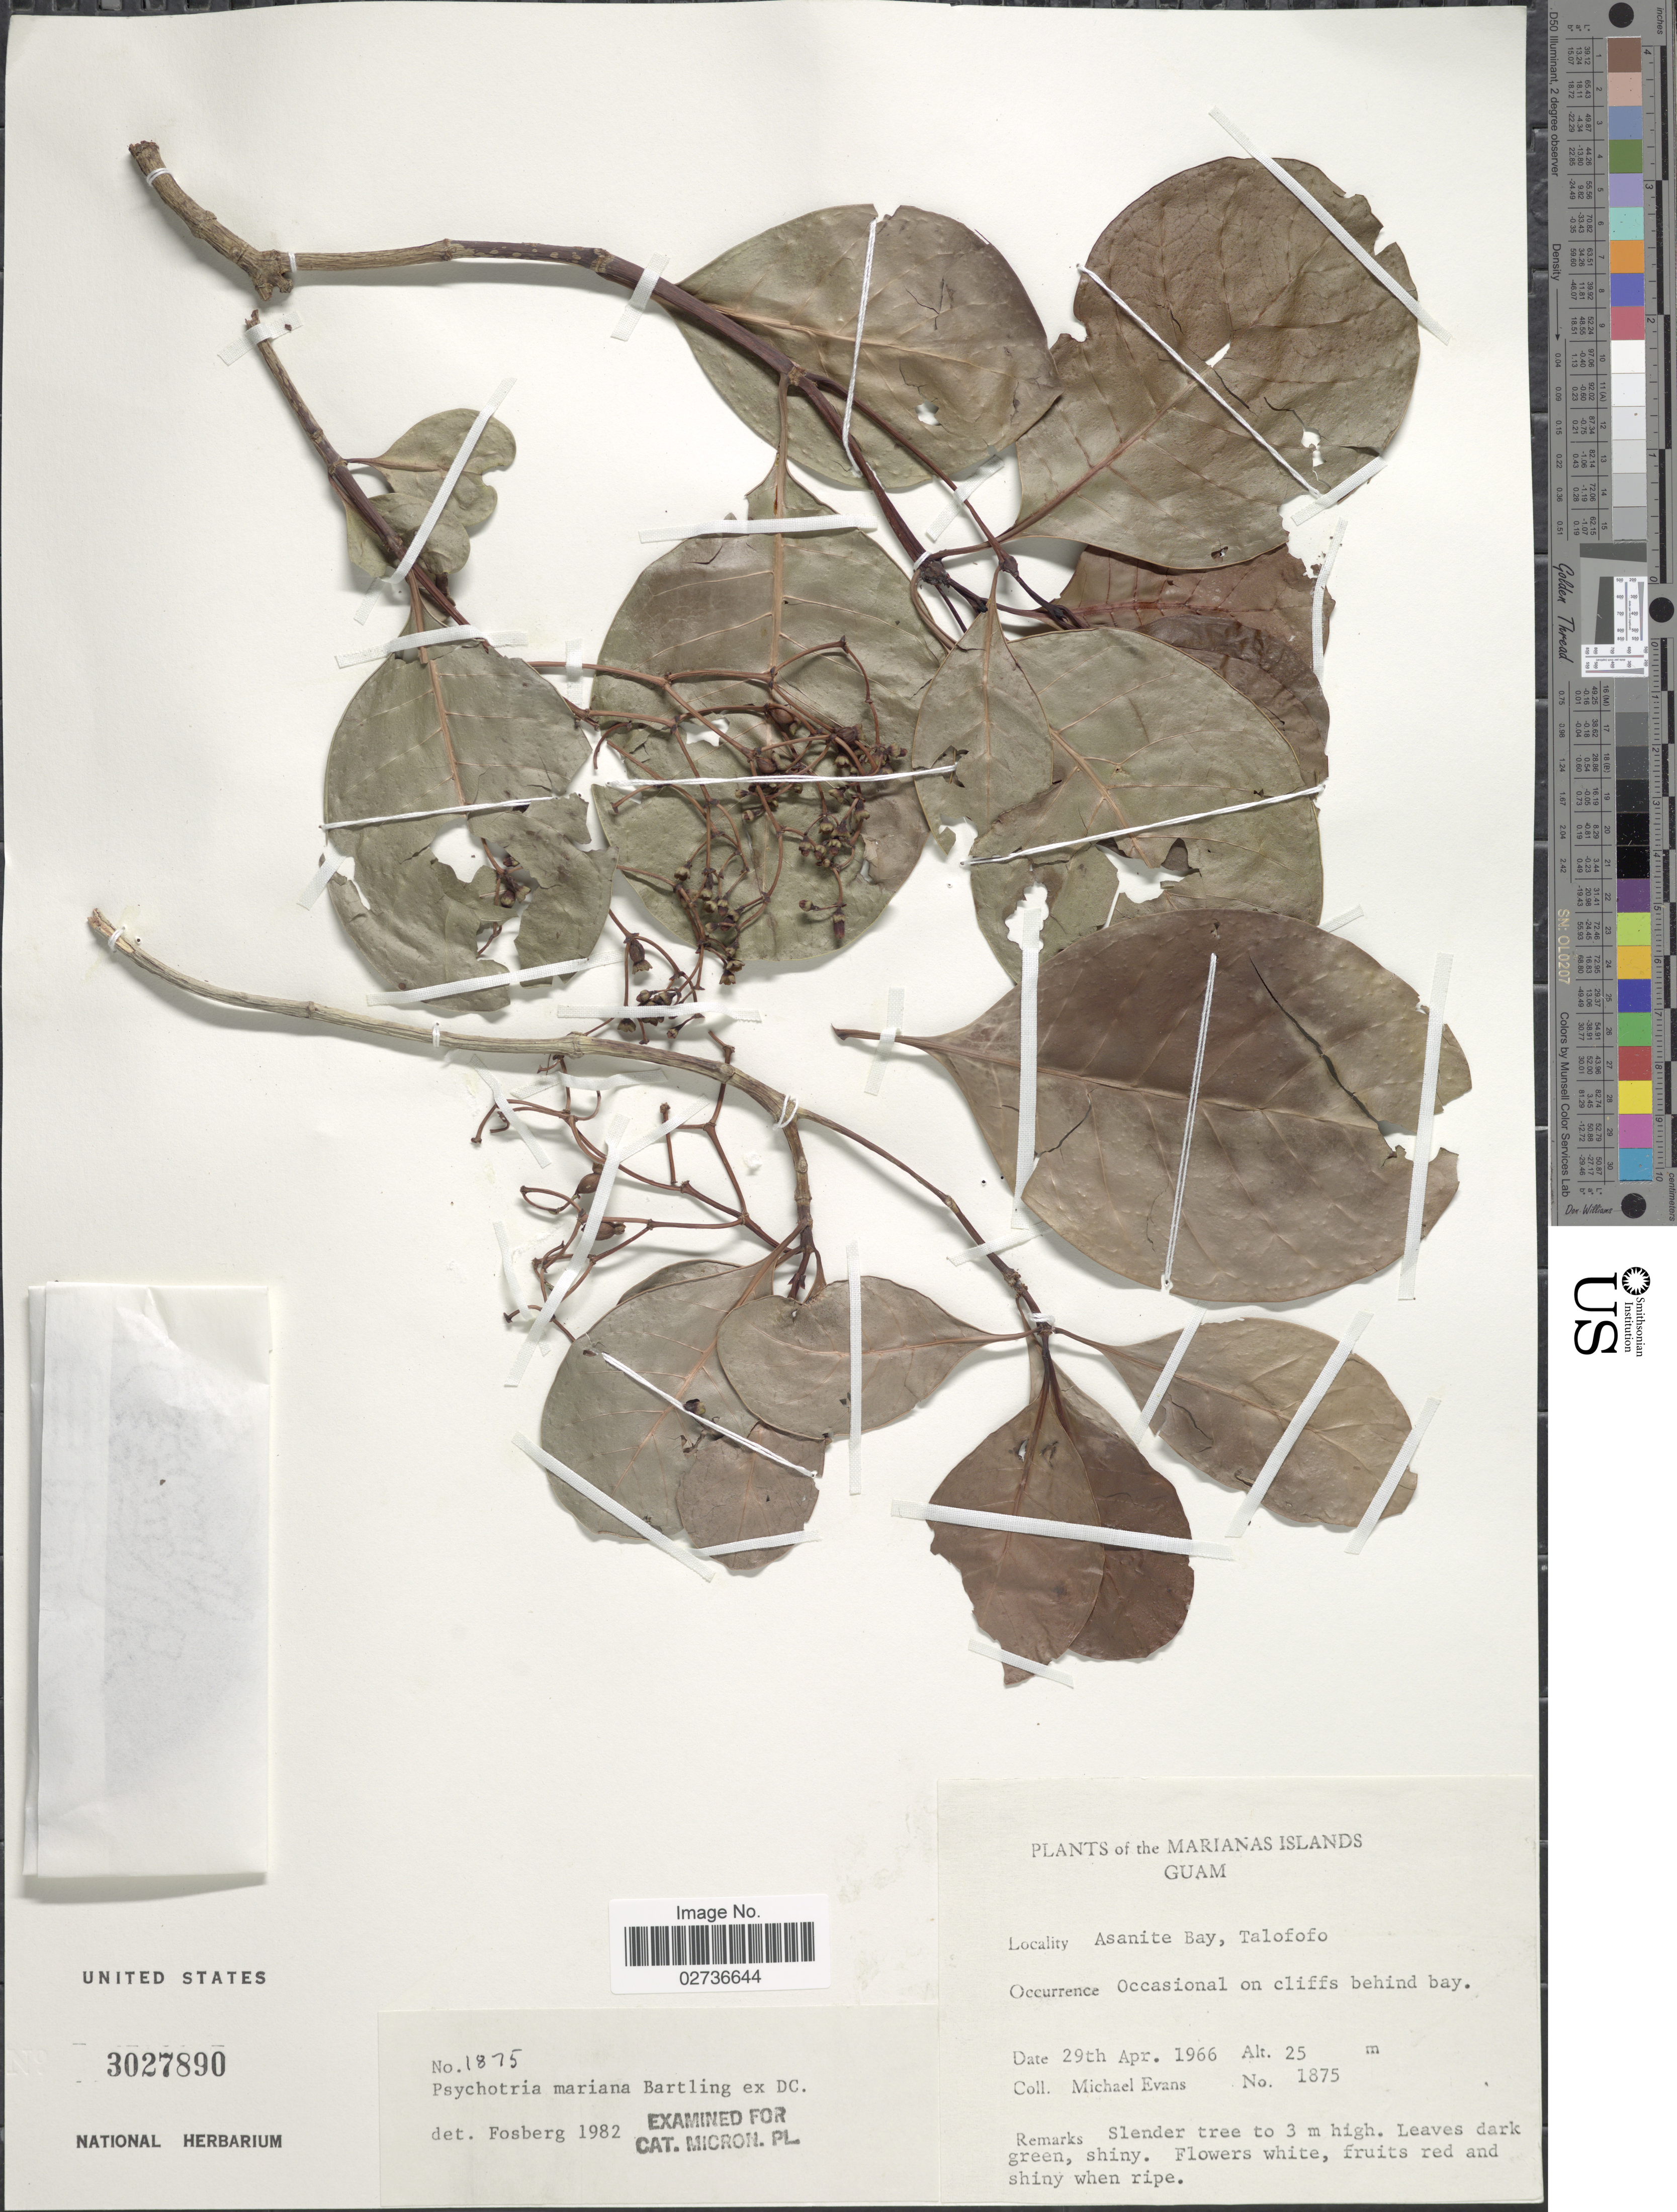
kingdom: Plantae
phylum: Tracheophyta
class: Magnoliopsida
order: Gentianales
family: Rubiaceae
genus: Psychotria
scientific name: Psychotria mariana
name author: Bartl. ex DC.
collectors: M. Evans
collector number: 1875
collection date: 1966-04-29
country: Guam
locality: The Marianas Islands, Guam, Asanite Bay, Talofofo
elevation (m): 25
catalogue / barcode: US 3027890